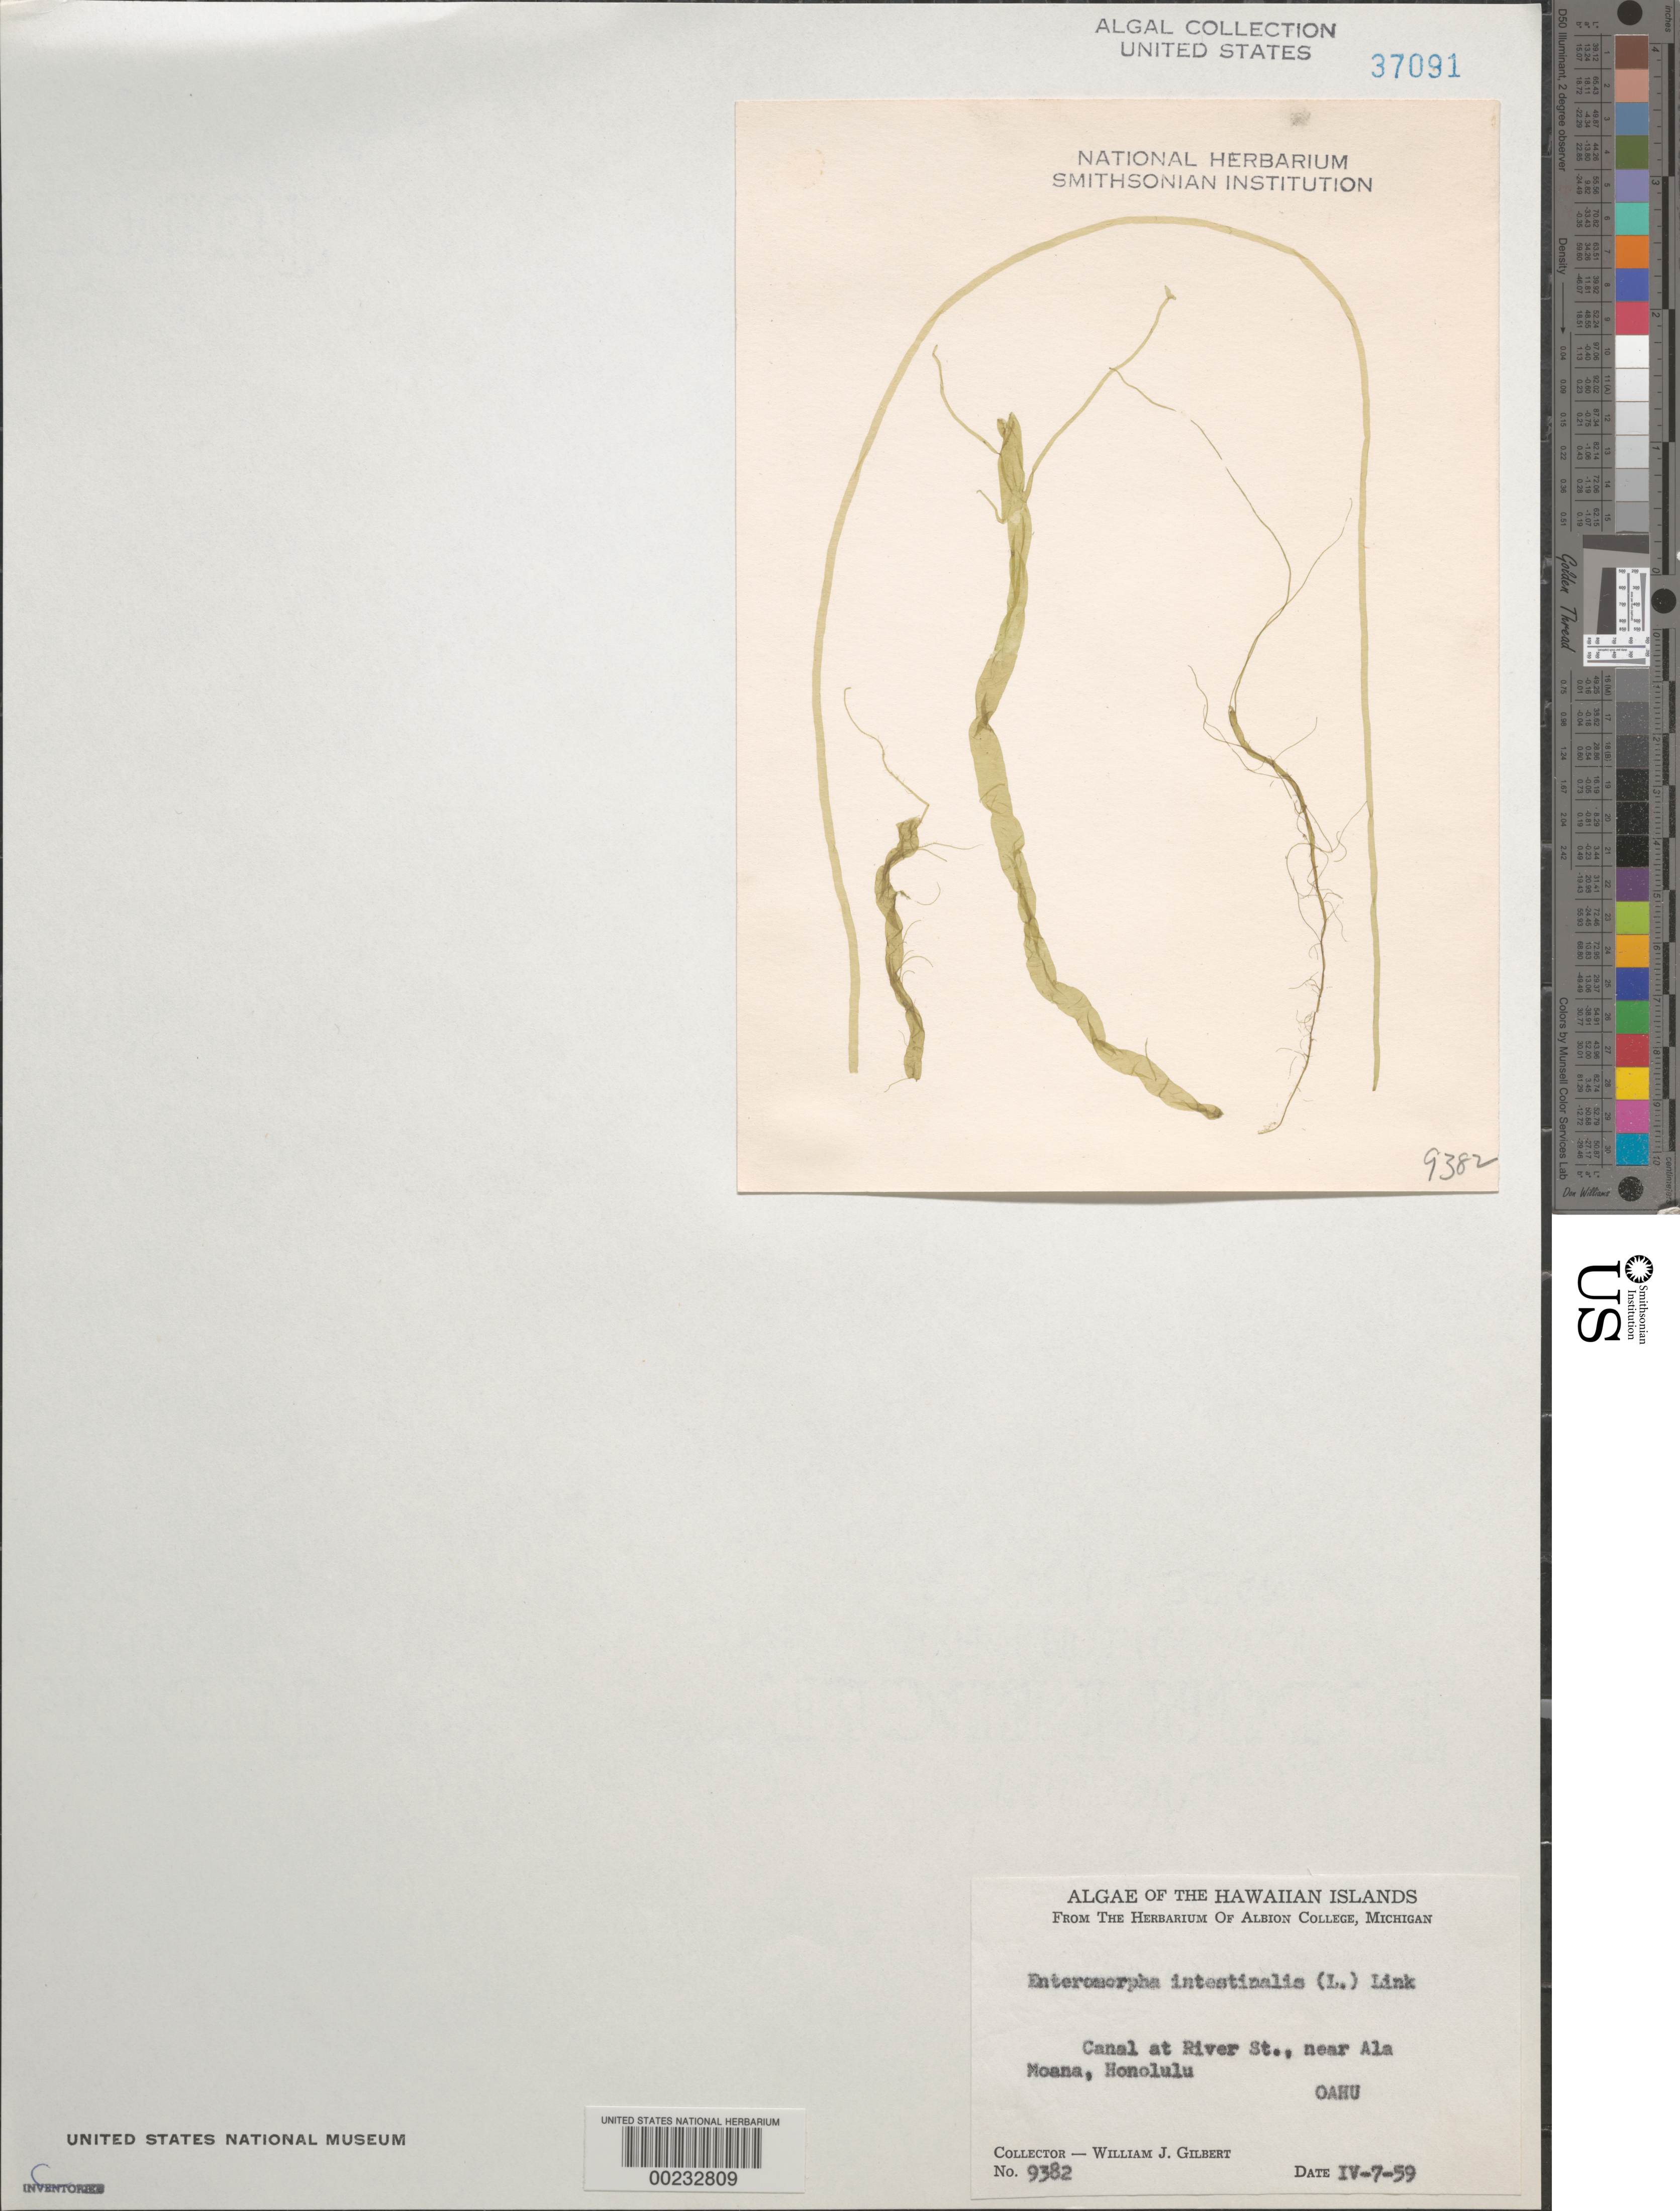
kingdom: Plantae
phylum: Chlorophyta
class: Ulvophyceae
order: Ulvales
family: Ulvaceae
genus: Ulva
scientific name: Ulva intestinalis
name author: L.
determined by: Algae name updating Project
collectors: W. J. Gilbert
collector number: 9382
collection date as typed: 07 Apr 1959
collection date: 1959-04-07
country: United States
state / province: Hawaii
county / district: Honolulu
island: Oahu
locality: Canal at River Street, near Ala Moana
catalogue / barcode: US 37091